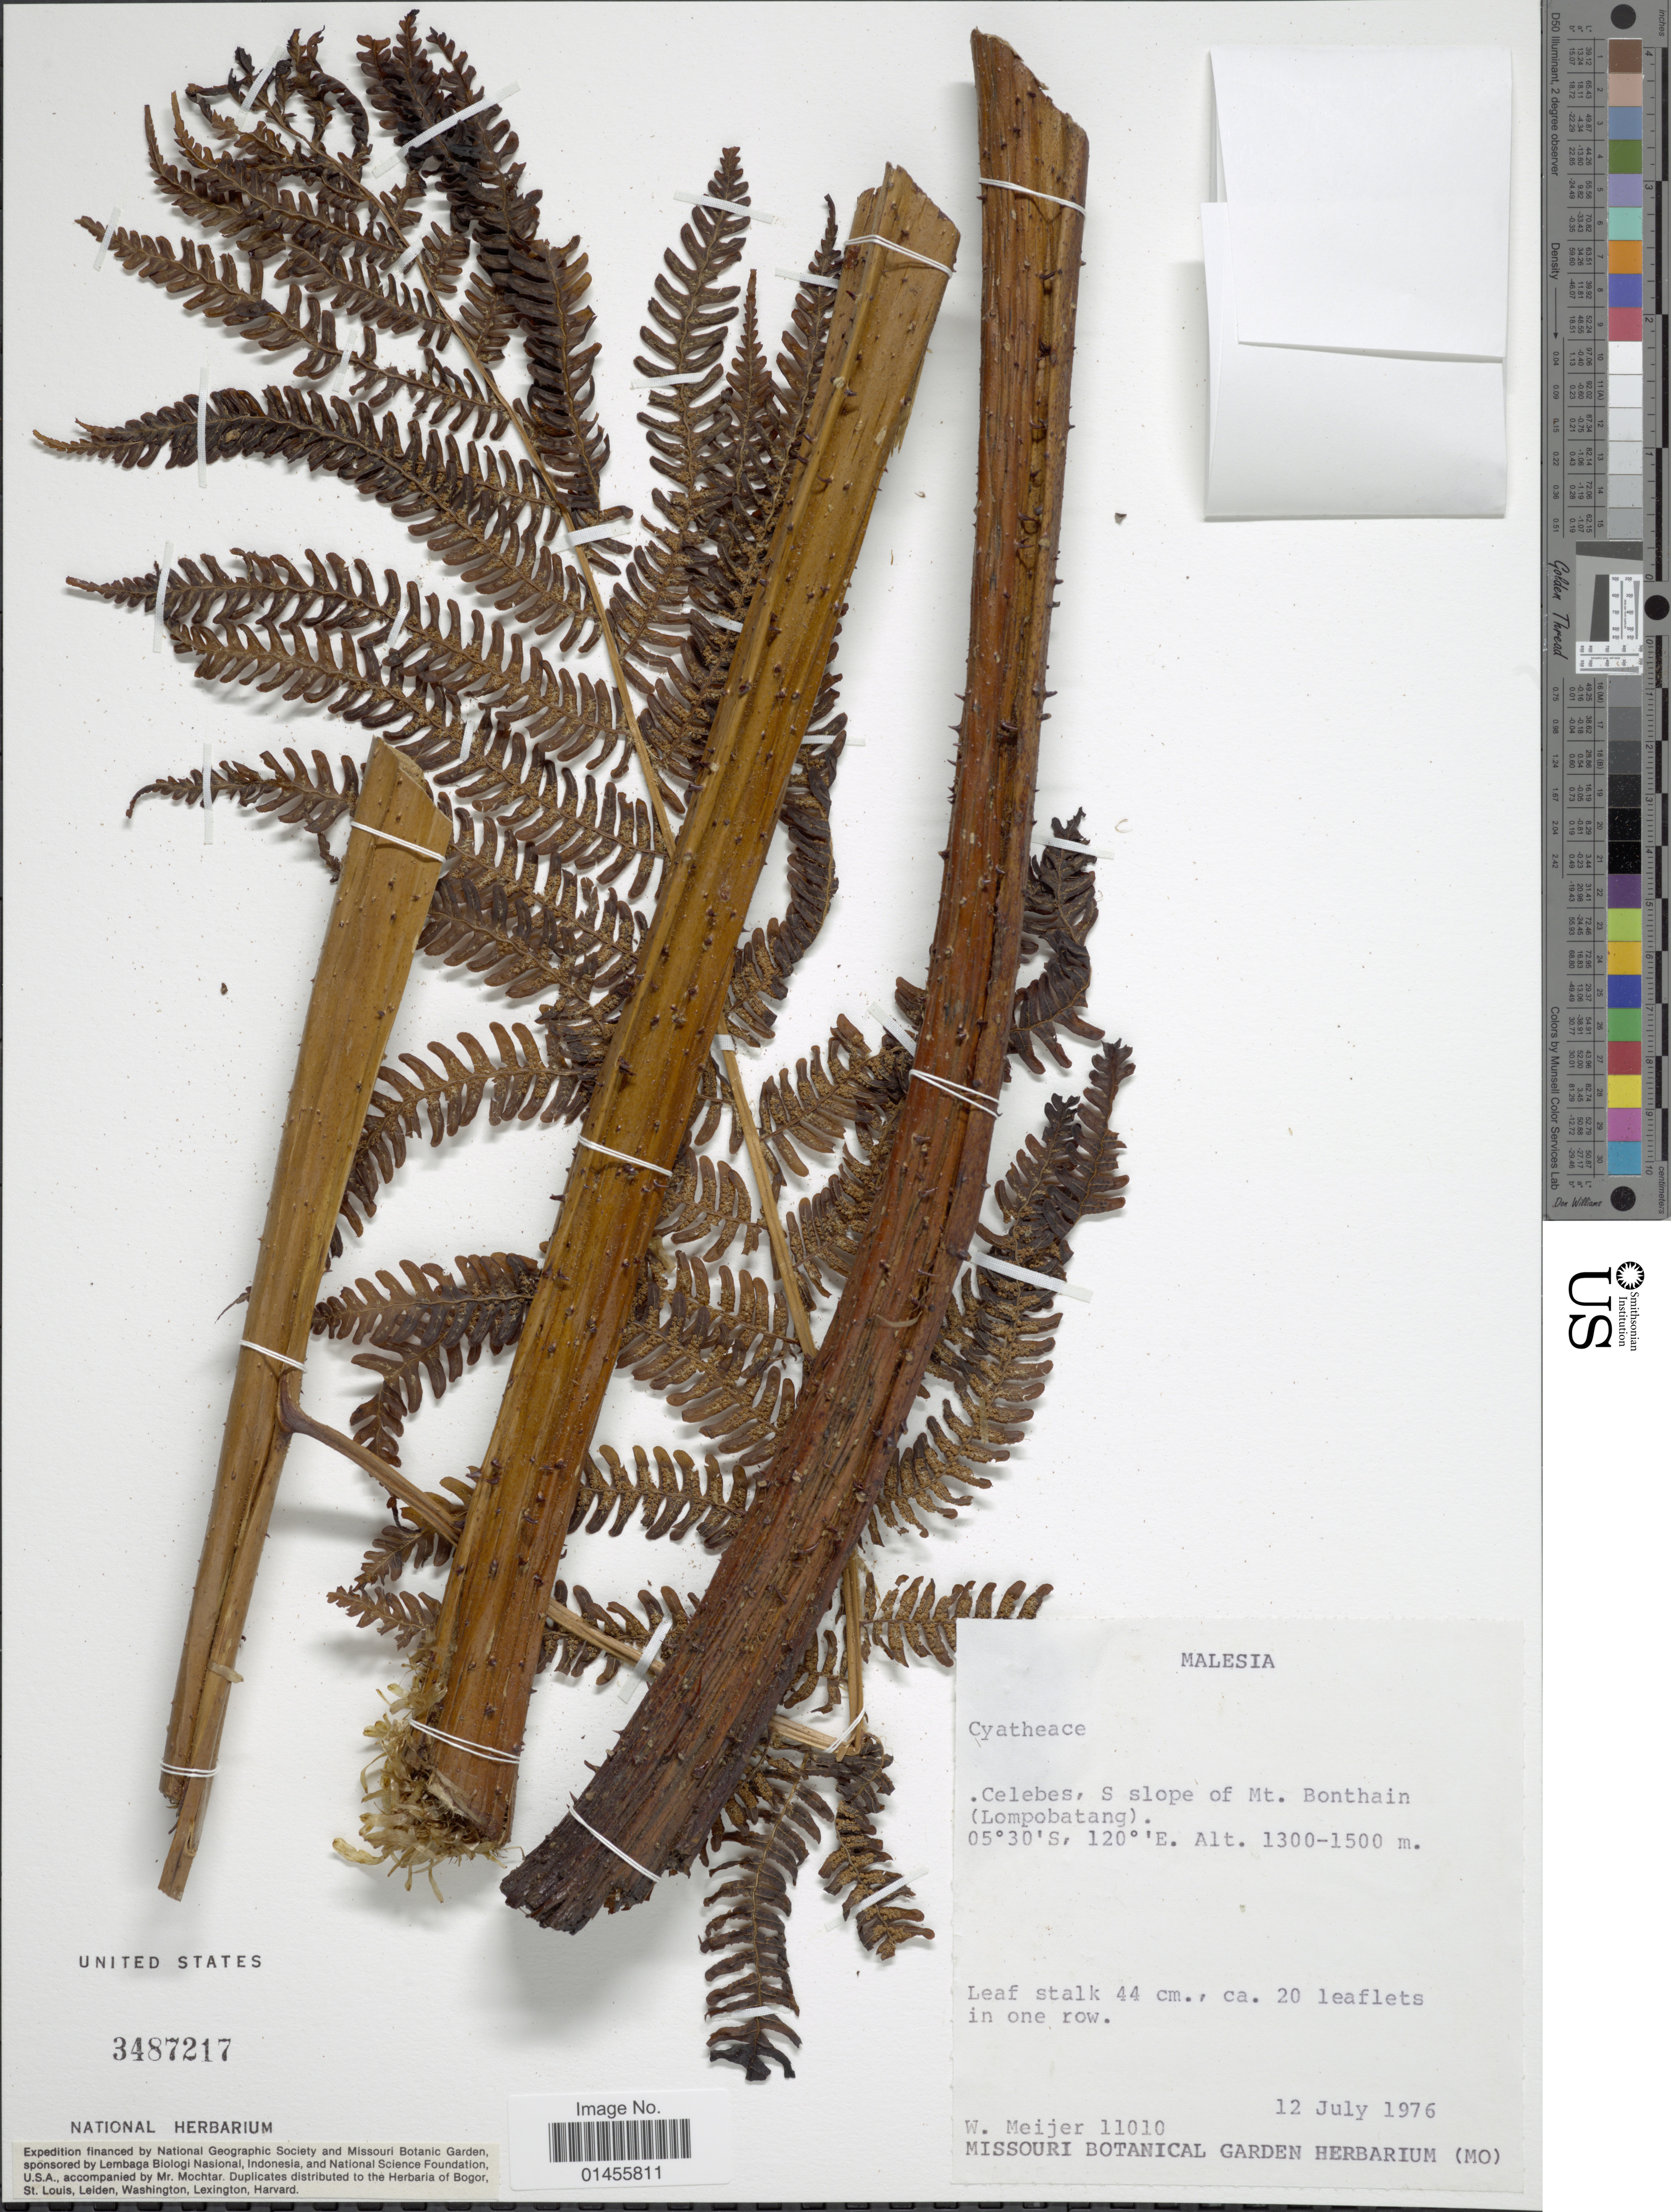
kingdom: Plantae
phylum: Tracheophyta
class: Polypodiopsida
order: Cyatheales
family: Cyatheaceae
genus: Alsophila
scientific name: Alsophila sp.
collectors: W. Meijer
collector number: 11010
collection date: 1976-07-12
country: Indonesia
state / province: Sulawesi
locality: Malesia. Celebes, S slope of Mt. Bonthain (Lompobatang)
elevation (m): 1300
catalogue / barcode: US 3487217